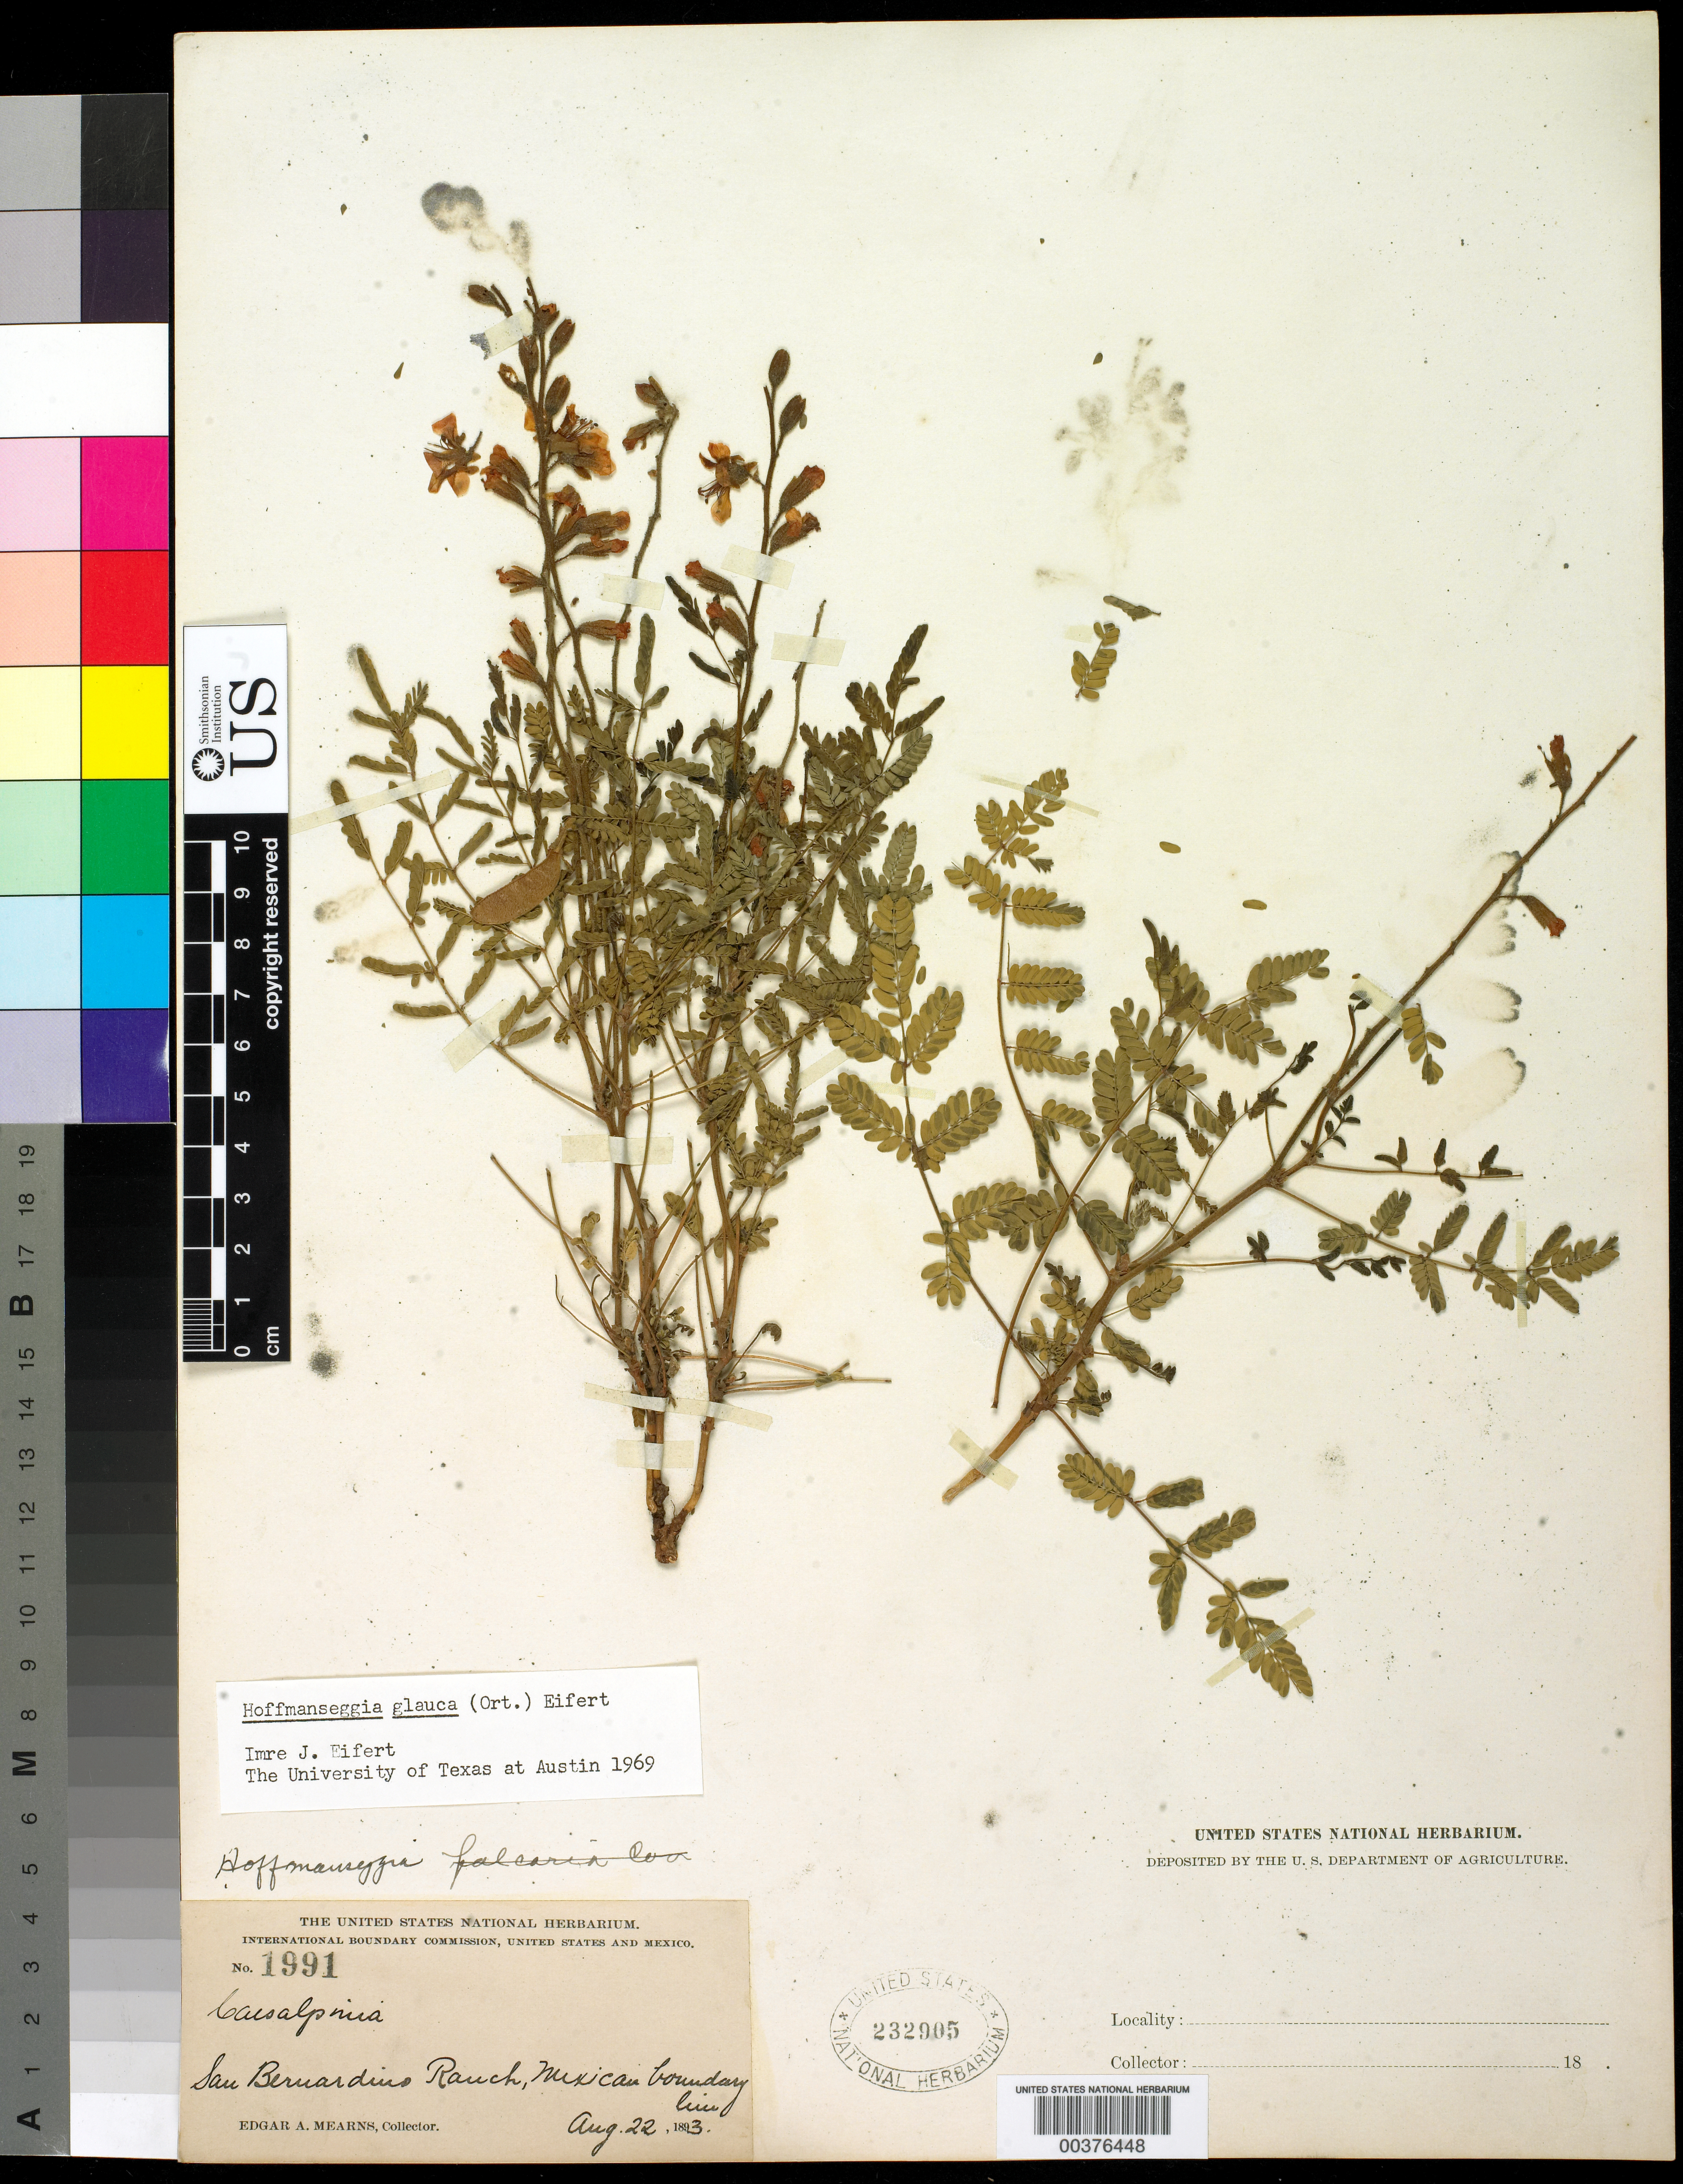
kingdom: Plantae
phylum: Tracheophyta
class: Magnoliopsida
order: Fabales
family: Fabaceae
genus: Hoffmannseggia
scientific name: Hoffmannseggia glauca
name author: (Ortega) Eifert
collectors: E. A. Mearns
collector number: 1991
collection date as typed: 22 Aug 1893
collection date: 1893-08-22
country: United States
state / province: Texas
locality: San bernardino ranch, mexican boundary line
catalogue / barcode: US 232905